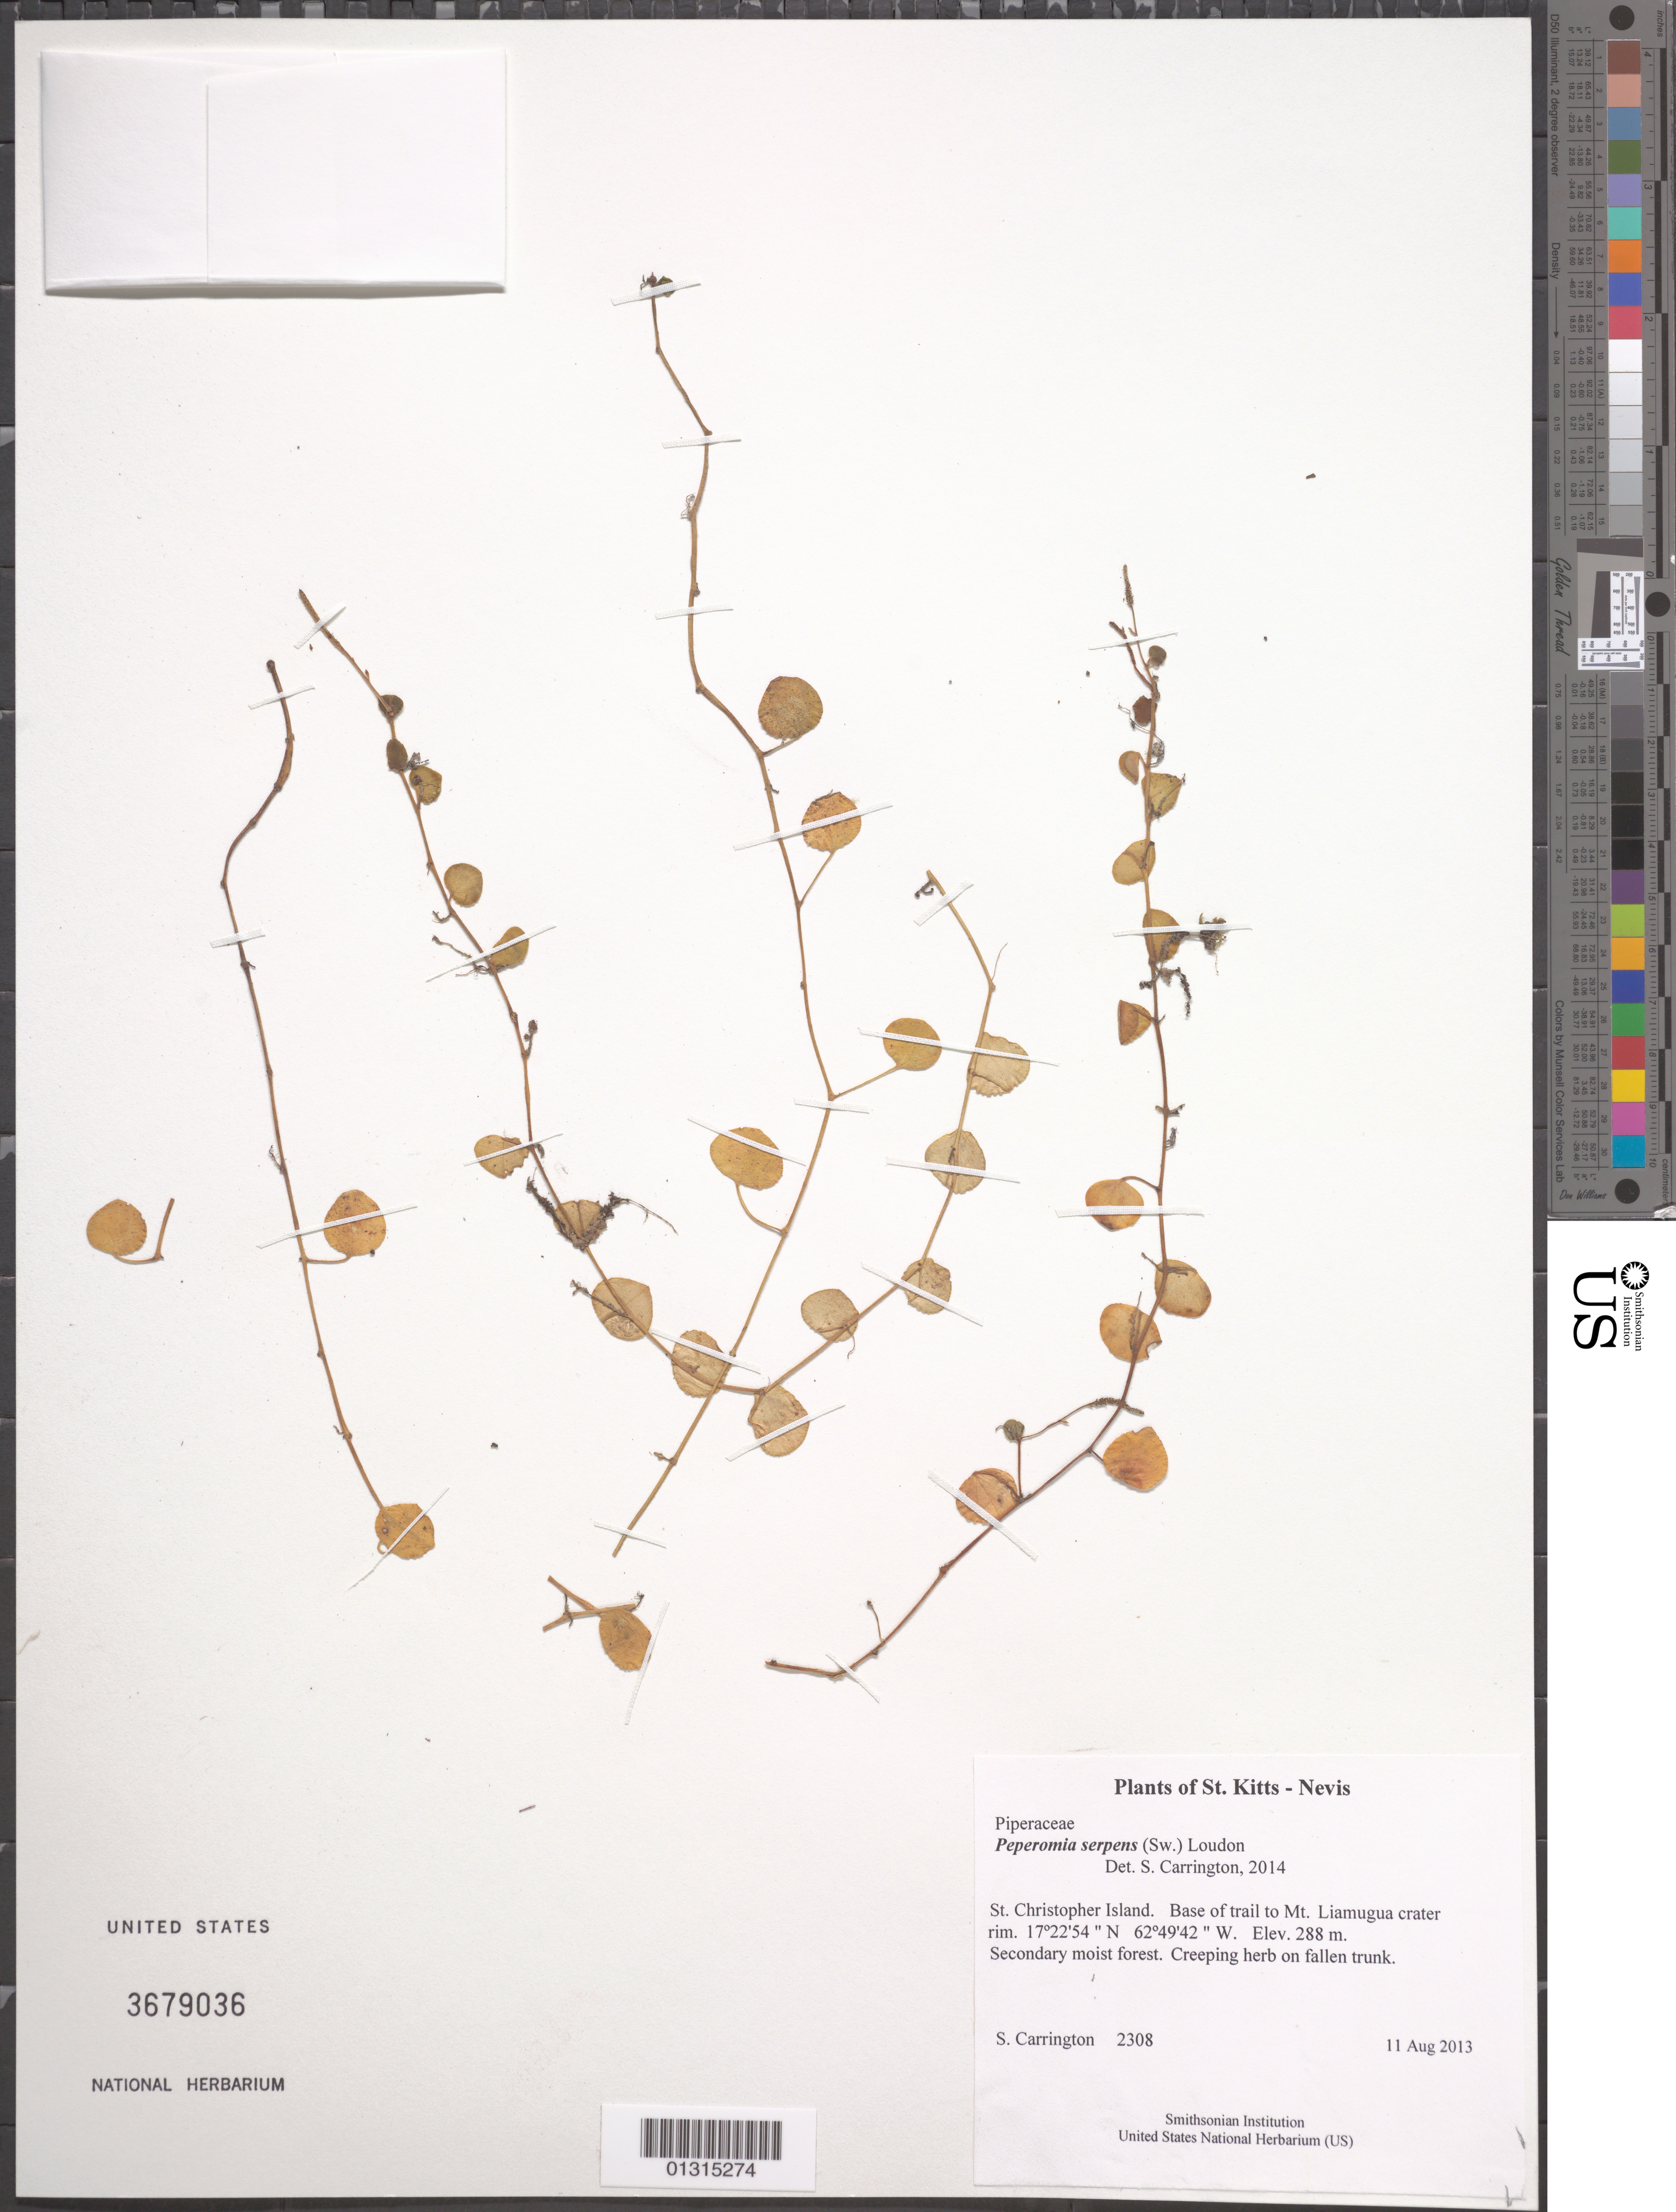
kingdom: Plantae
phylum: Tracheophyta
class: Magnoliopsida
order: Piperales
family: Piperaceae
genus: Peperomia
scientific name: Peperomia serpens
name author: (Sw.) Loudon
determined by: Carrington, C. M. S.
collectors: C. M. S. Carrington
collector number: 2308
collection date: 2013-08-11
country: St. Christopher-Nevis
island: St. Christopher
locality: Base of trail to Mt. Liamugua crater rim.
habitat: Secondary moist forest.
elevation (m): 288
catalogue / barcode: US 3679036